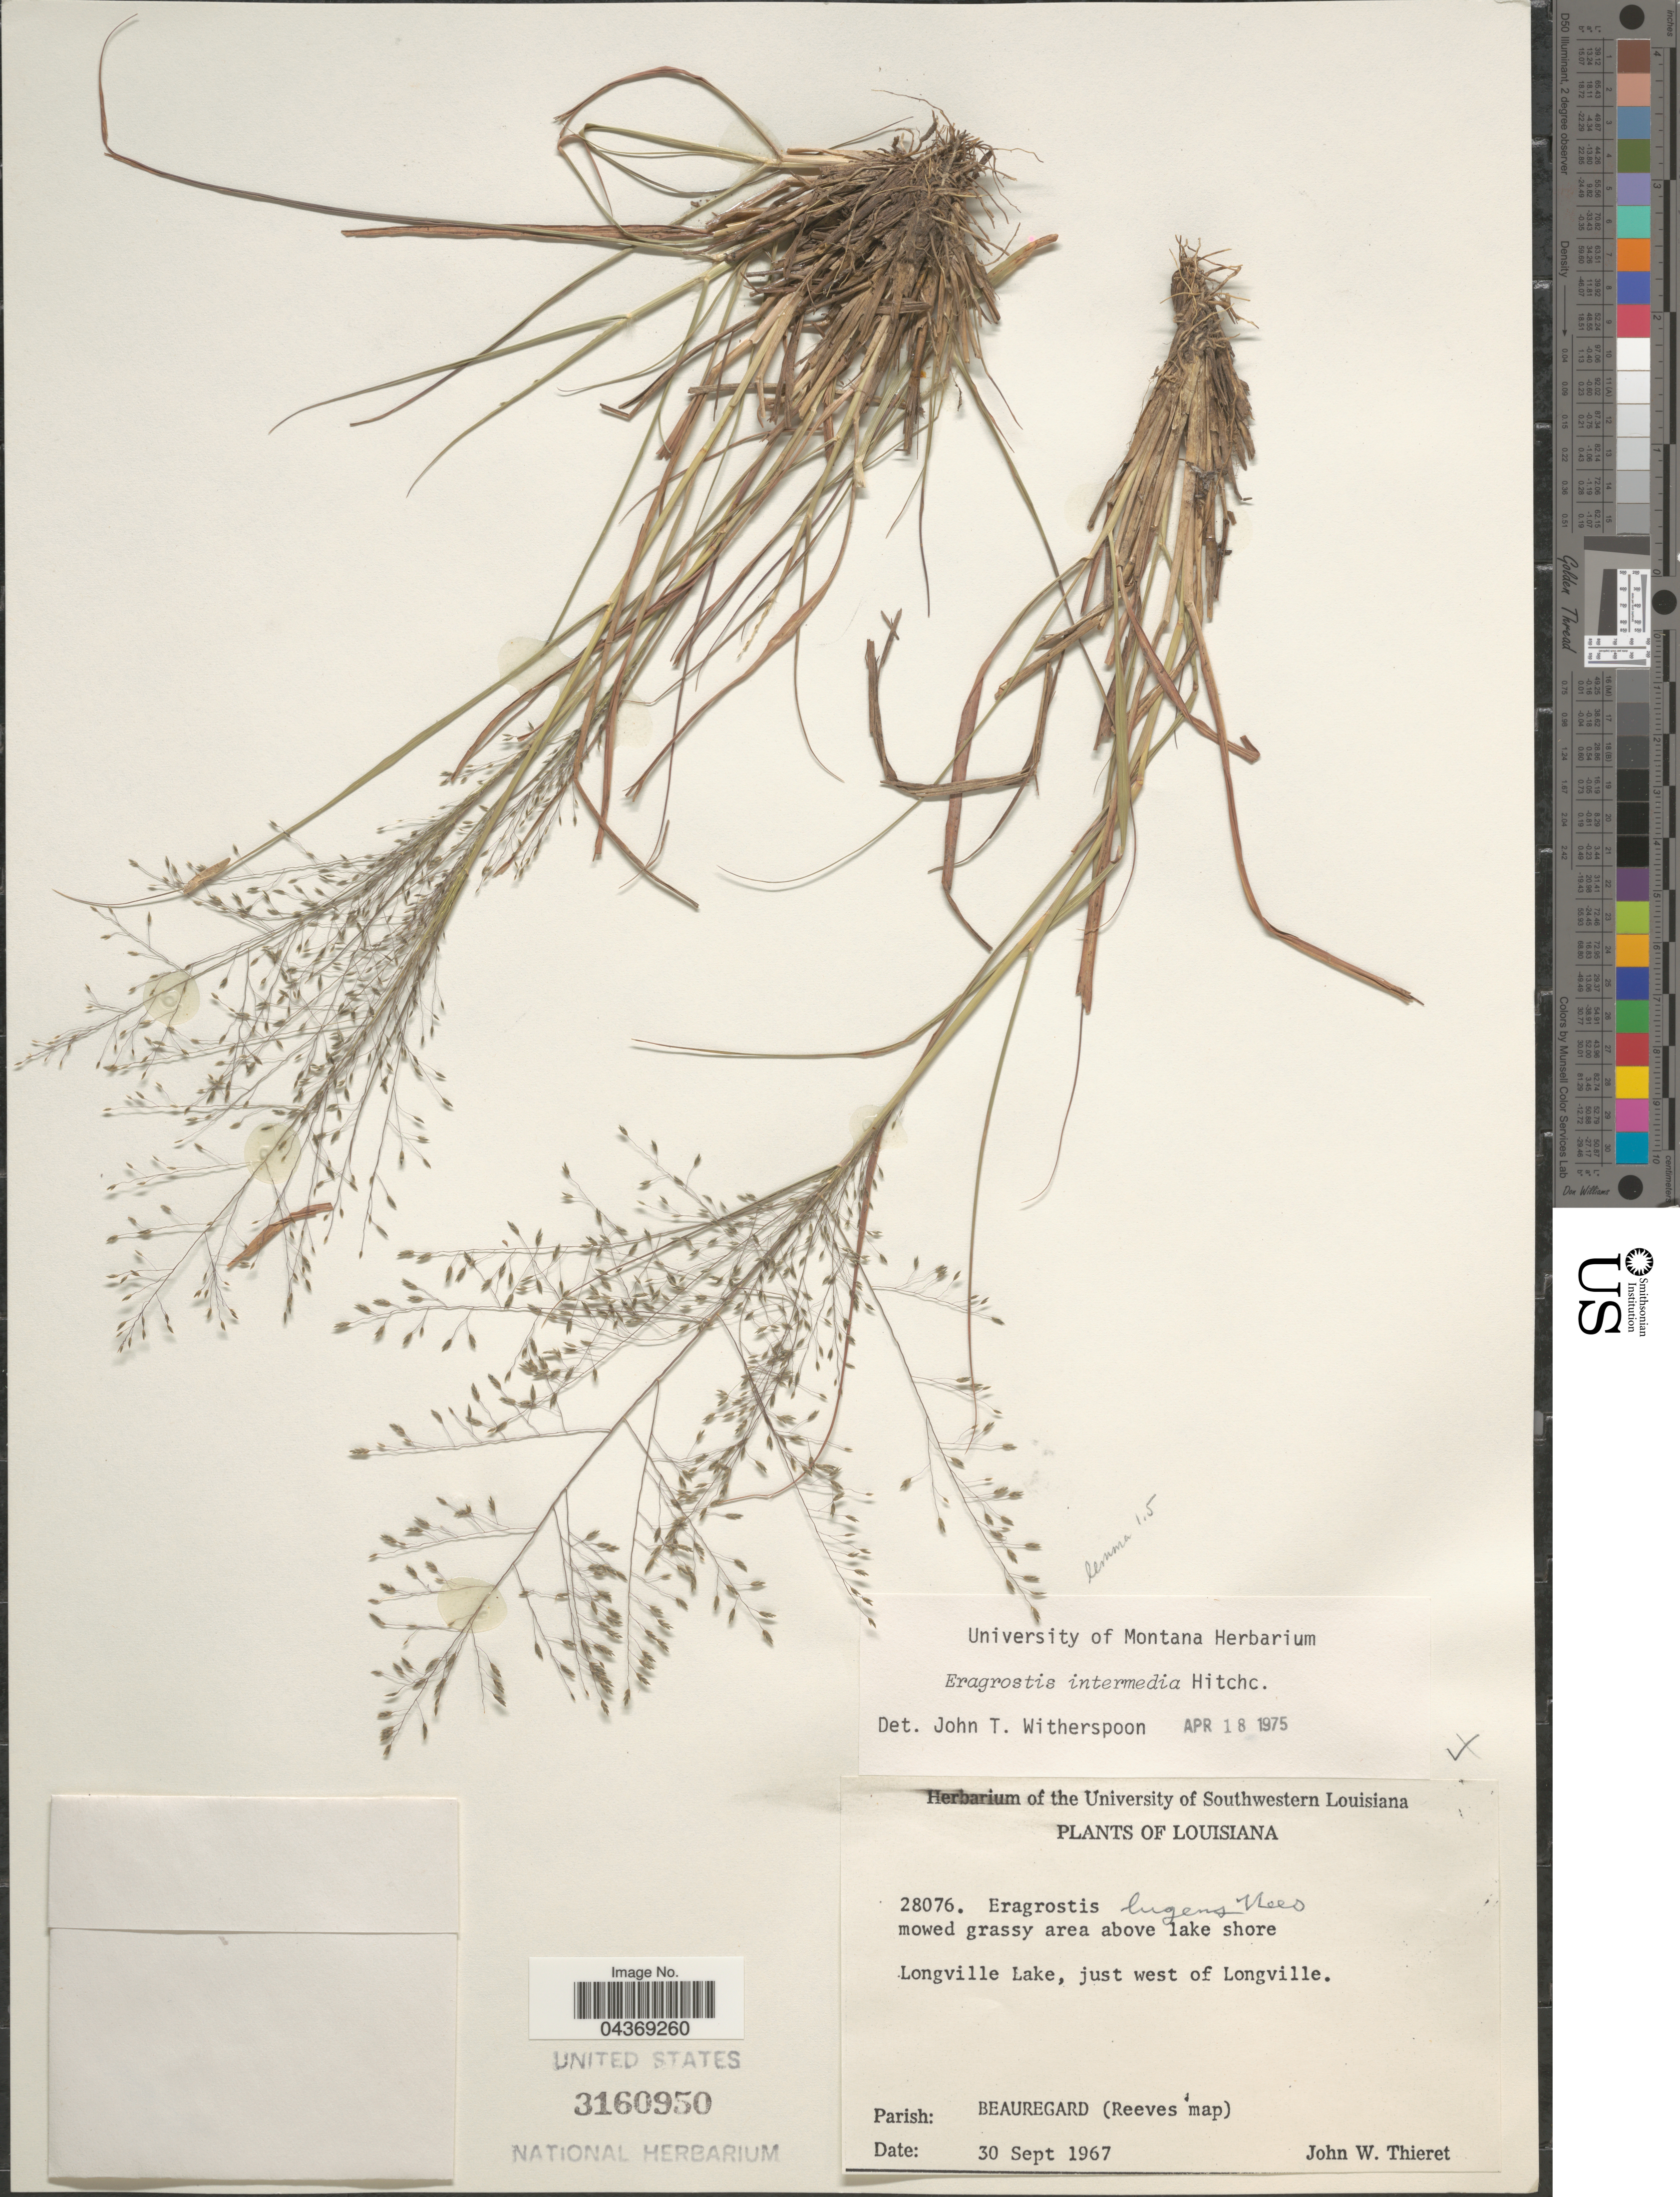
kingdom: Plantae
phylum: Tracheophyta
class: Liliopsida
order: Poales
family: Poaceae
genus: Eragrostis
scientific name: Eragrostis intermedia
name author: Hitchc.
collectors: J. W. Thieret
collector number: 28076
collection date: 1967-09-30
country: United States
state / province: Louisiana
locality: Longville Lake, just west of Longville. Parish: Beauregard (Reeves map).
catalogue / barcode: US 3160950